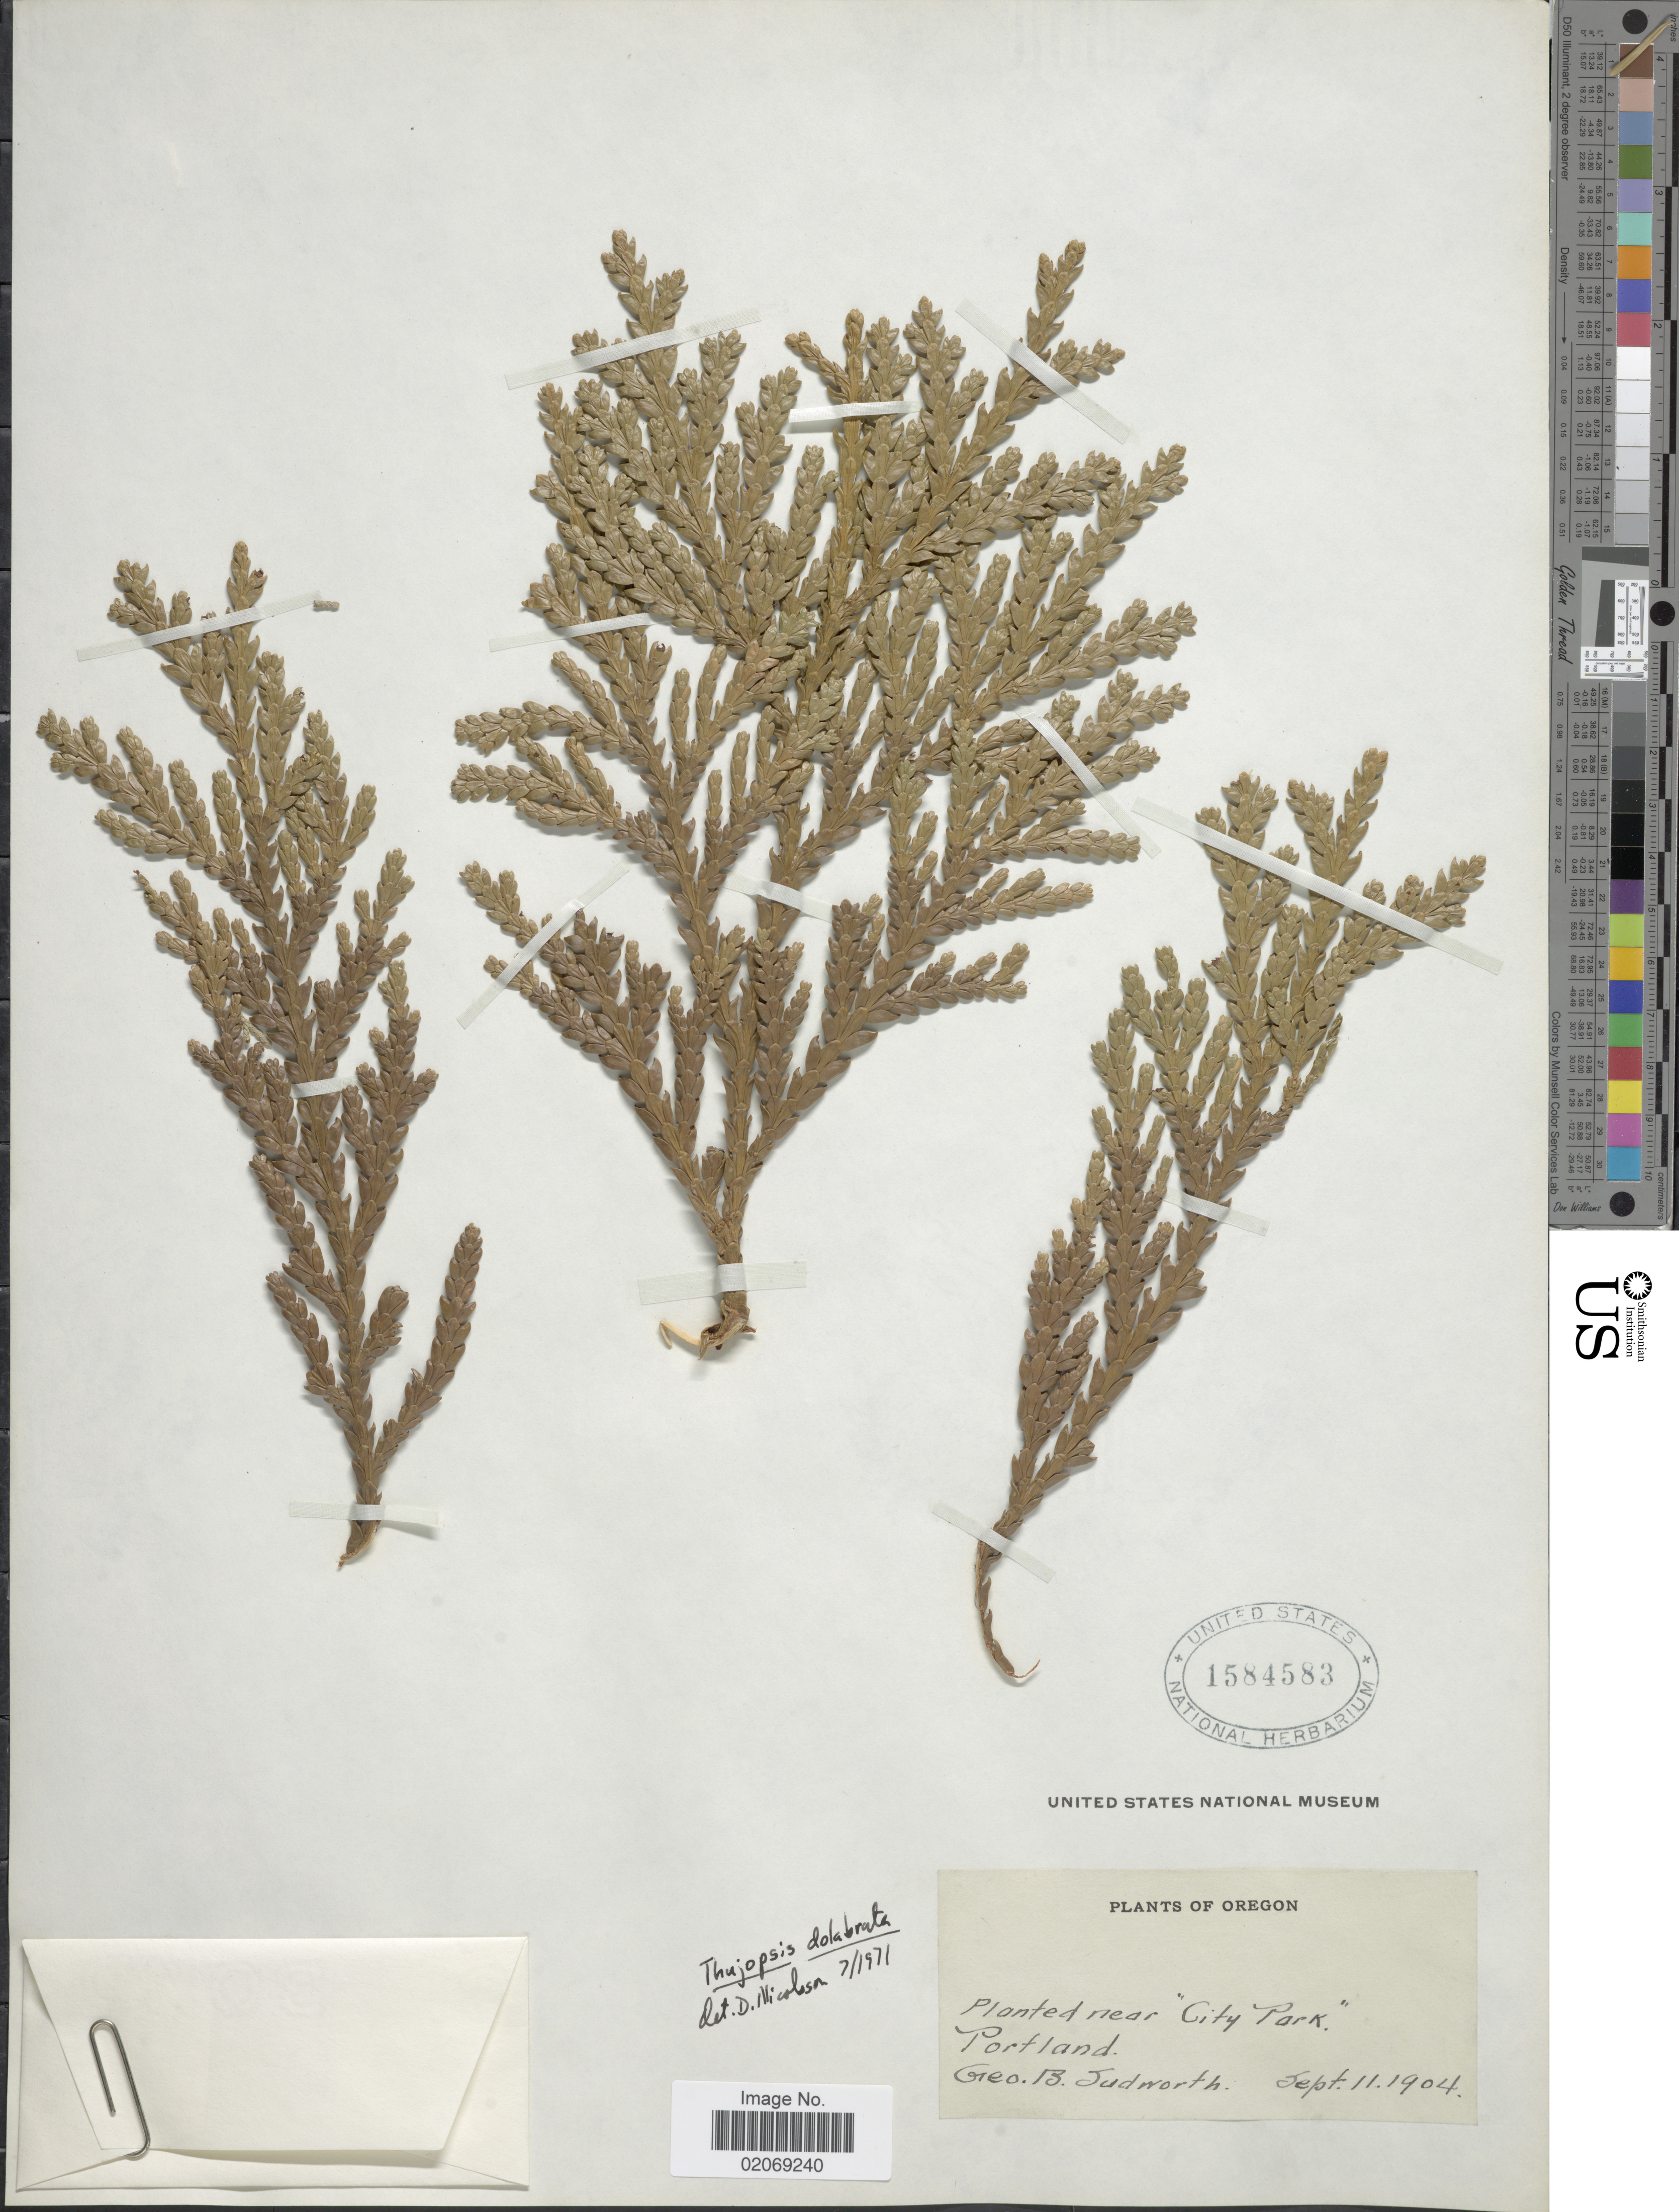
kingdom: Plantae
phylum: Tracheophyta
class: Pinopsida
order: Pinales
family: Cupressaceae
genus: Thujopsis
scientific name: Thujopsis dolabrata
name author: (Thunb. ex L. f.) Siebold & Zucc.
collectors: G. B. Sudworth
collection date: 1904-09-11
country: United States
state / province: Oregon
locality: Near "City Park", Portland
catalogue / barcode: US 1584583